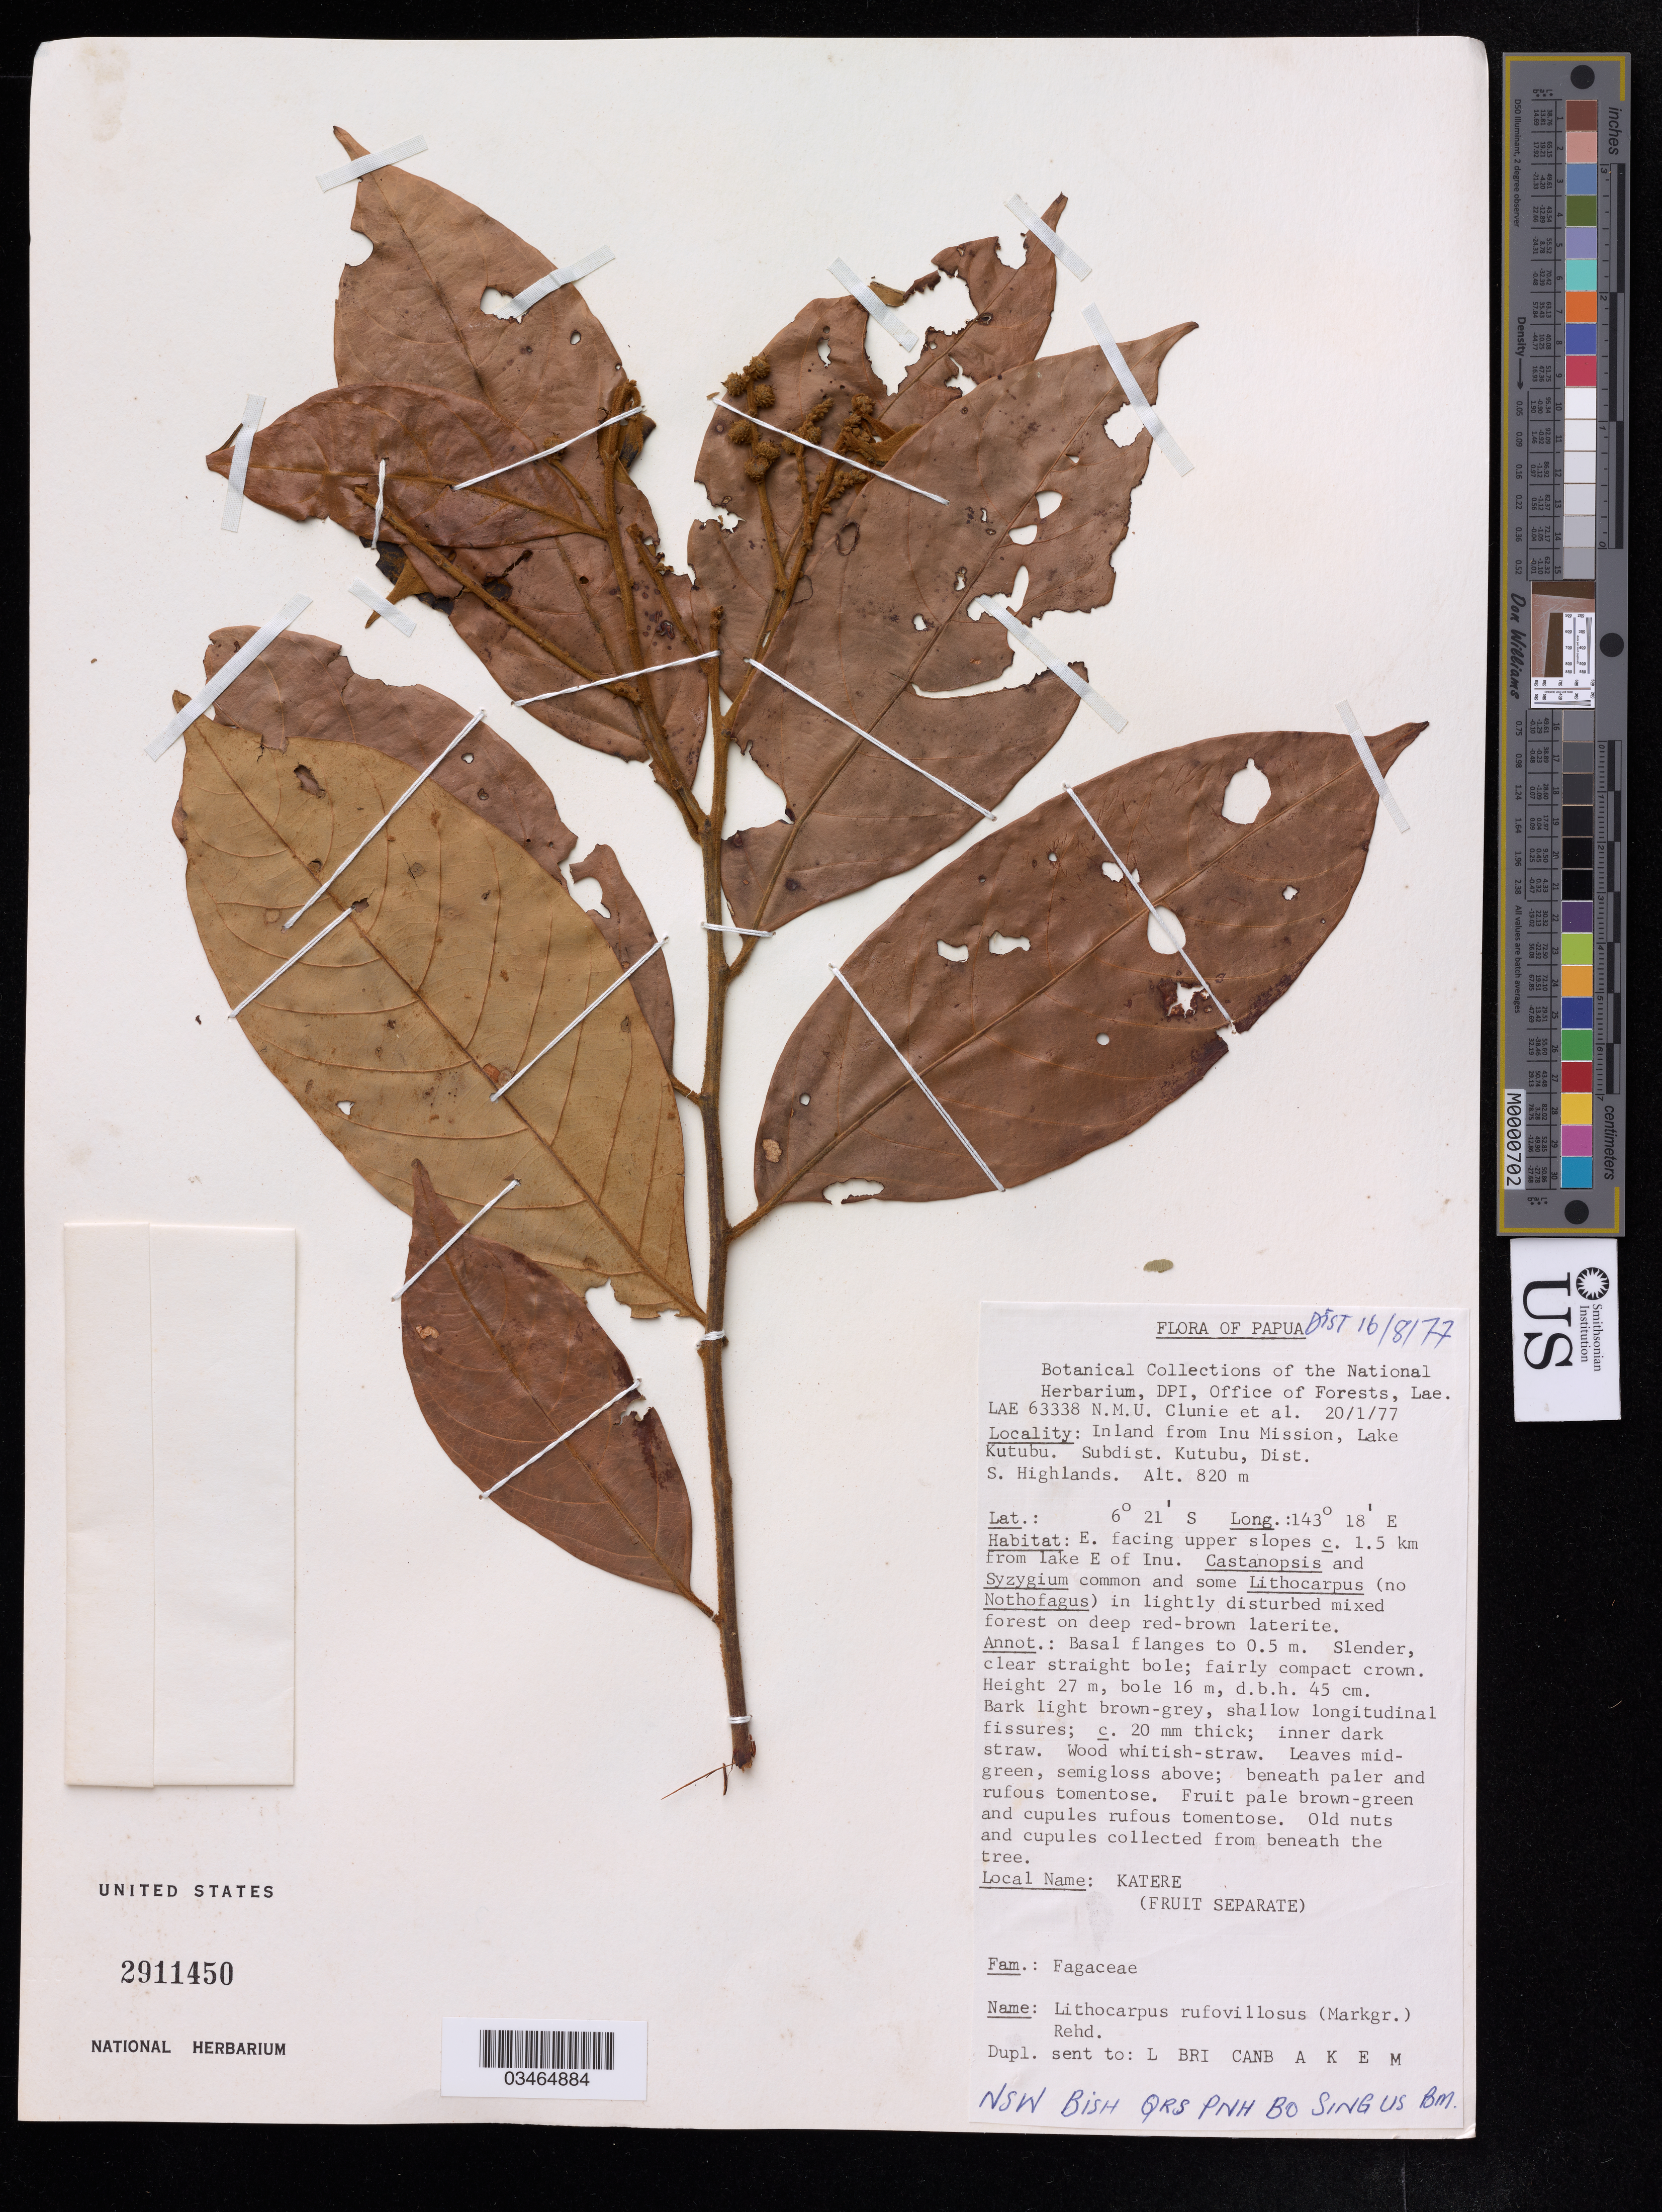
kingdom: Plantae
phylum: Tracheophyta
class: Magnoliopsida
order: Fagales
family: Fagaceae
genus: Lithocarpus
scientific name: Lithocarpus rufovillosus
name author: (Markgr.) Rehder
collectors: N.M.U. Clunie & et al.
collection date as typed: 20 Jan77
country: Papua New Guinea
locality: In Land from Inu Mission, Lake Kutubu. Subdist. Kutubu, Dist. S. Highlands.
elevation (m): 820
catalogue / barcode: US 2911450